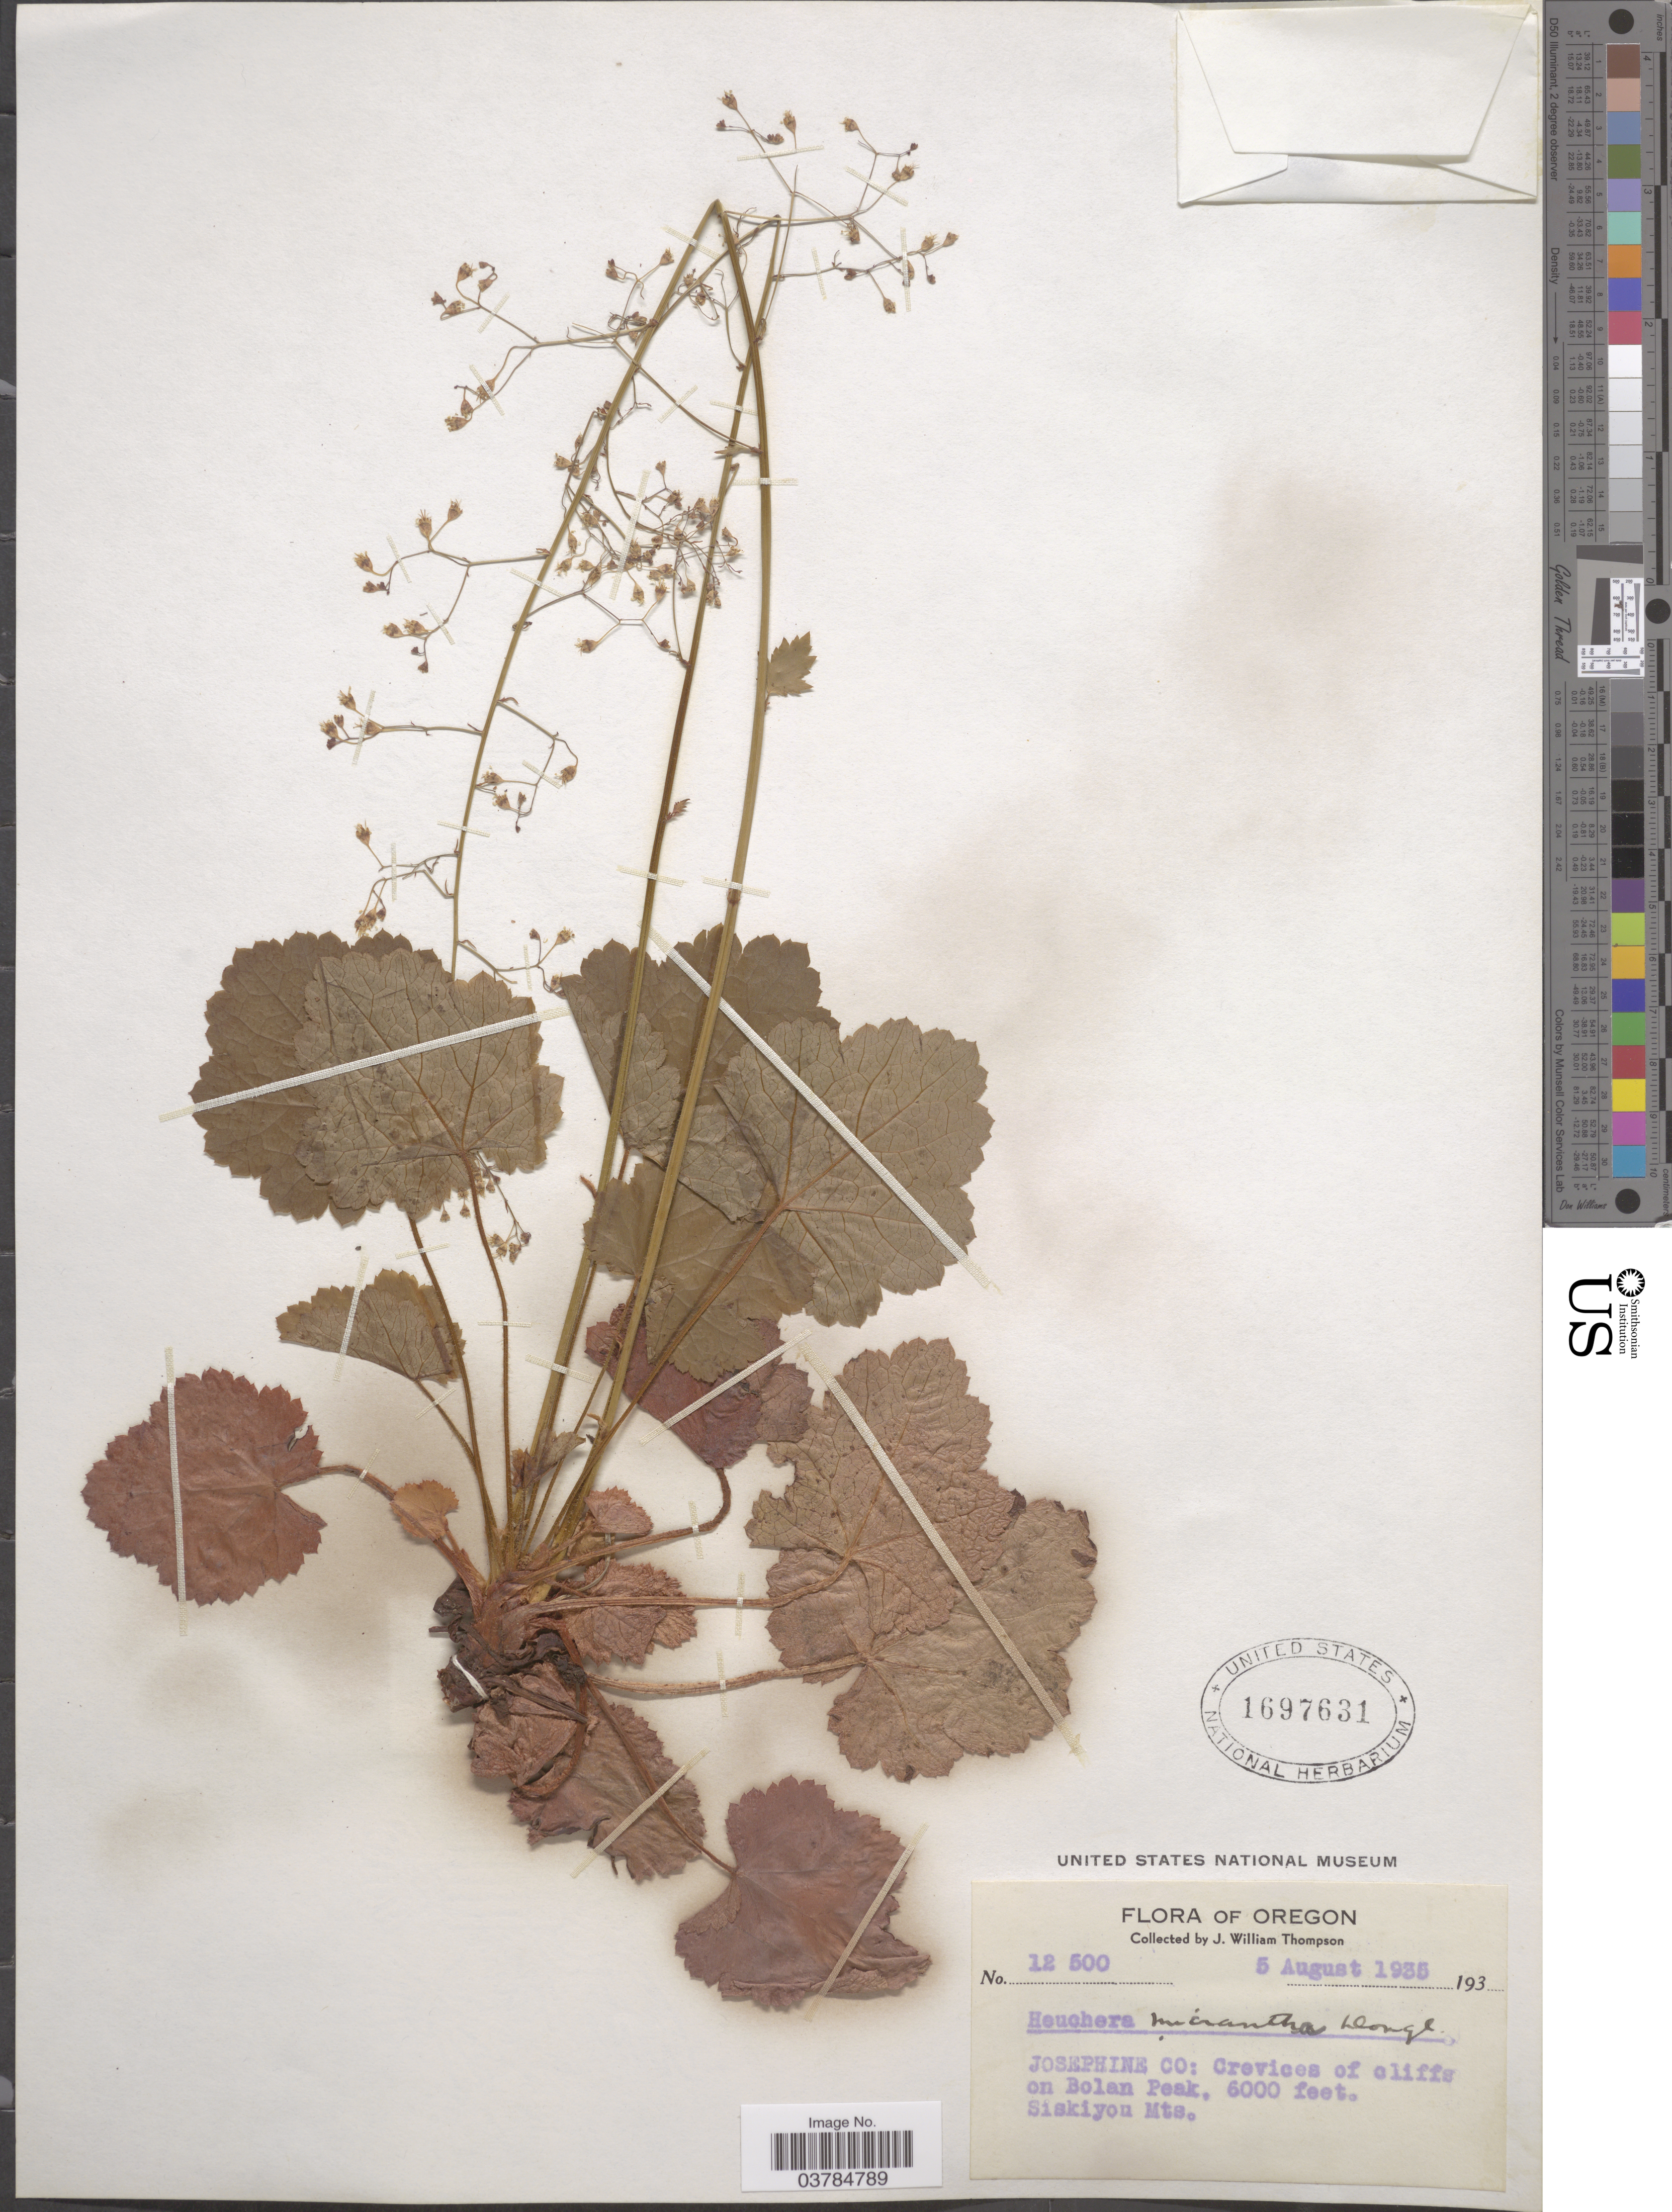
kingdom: Plantae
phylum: Tracheophyta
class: Magnoliopsida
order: Saxifragales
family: Saxifragaceae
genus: Heuchera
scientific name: Heuchera micrantha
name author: Douglas ex Lindl.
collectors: J. W. Thompson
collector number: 12500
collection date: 1935-08-05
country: United States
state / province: Oregon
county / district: Josephine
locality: Josephine co: Crevices of cliffs on Bolan Peak. Siskiyou Mts.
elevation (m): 1829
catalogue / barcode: US 1697631